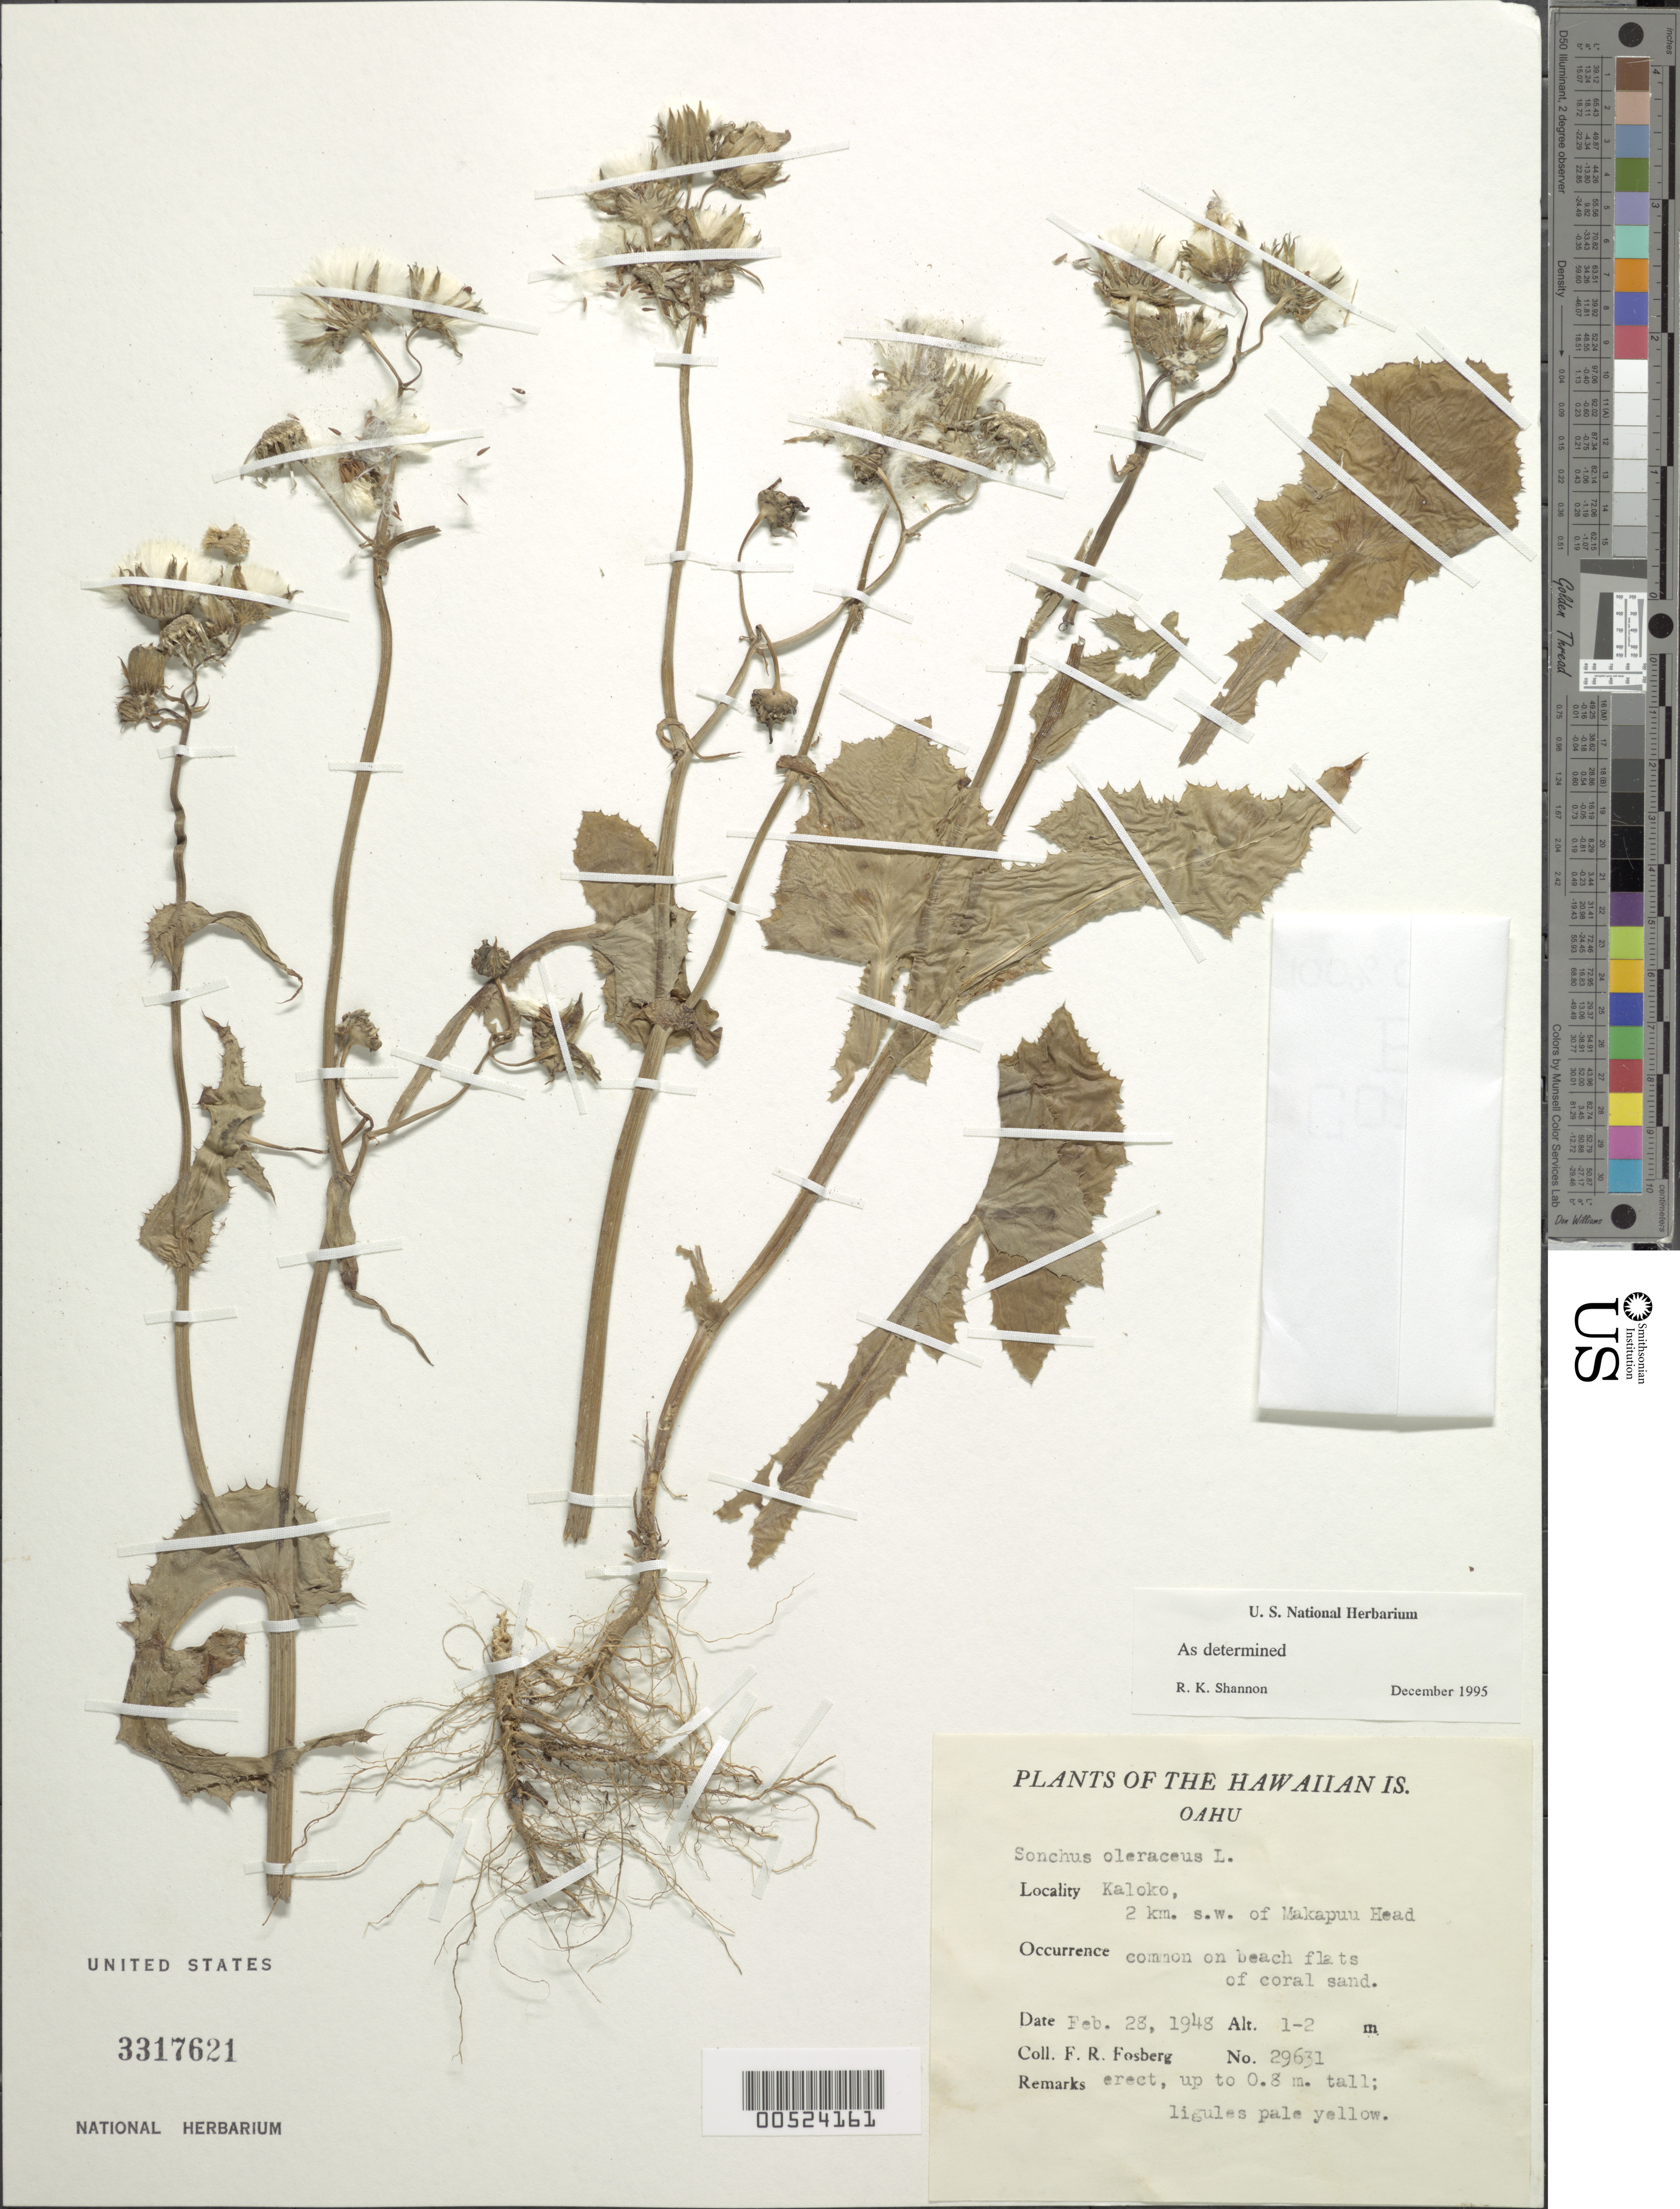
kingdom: Plantae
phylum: Tracheophyta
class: Magnoliopsida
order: Asterales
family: Asteraceae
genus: Sonchus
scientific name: Sonchus oleraceus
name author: L.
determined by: Shannon, R. K., (UNITED STATES)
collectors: F. R. Fosberg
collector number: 29631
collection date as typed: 28 Feb 1948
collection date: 1948-02-28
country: United States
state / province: Hawaii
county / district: Honolulu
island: Oahu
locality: Kaloko, 2 km SW of Makapuu Head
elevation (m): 1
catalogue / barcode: US 3317621